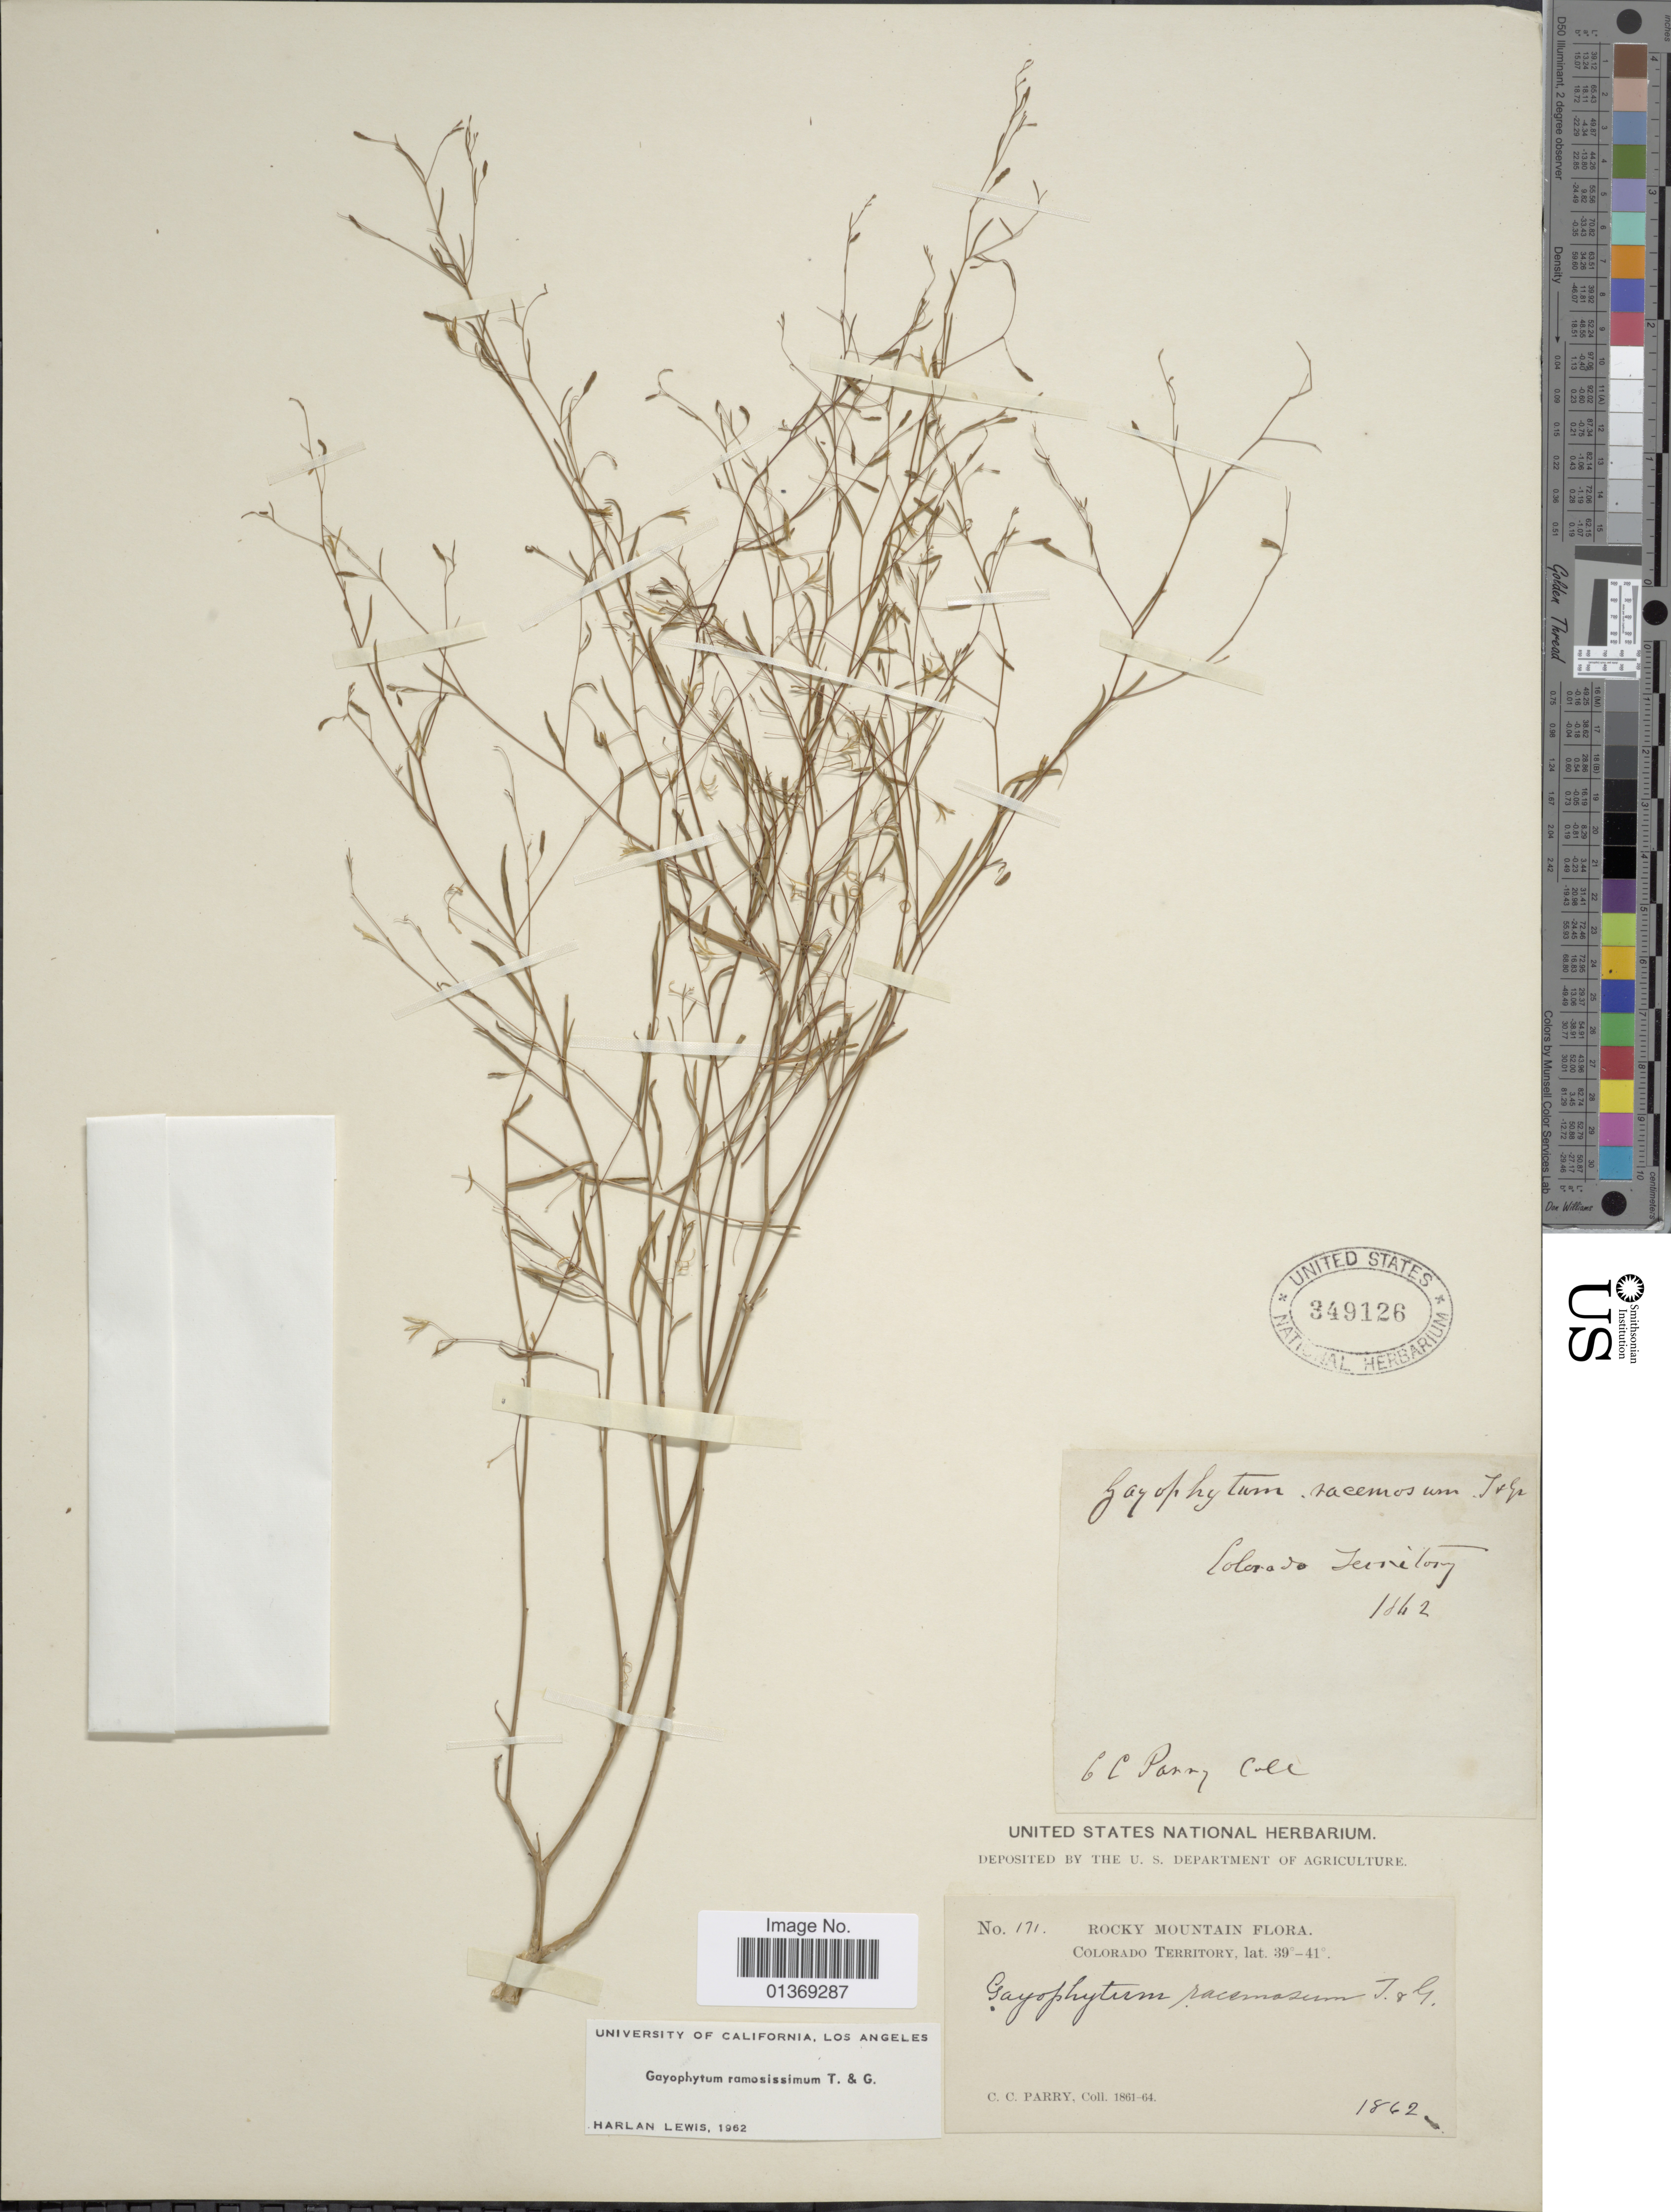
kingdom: Plantae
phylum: Tracheophyta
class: Magnoliopsida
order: Myrtales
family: Onagraceae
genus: Gayophytum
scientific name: Gayophytum ramosissimum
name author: Torr. & A. Gray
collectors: C. C. Parry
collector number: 171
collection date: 1862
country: United States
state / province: Colorado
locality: Rocky Mountain Flora, Colorado Territory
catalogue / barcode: US 349126